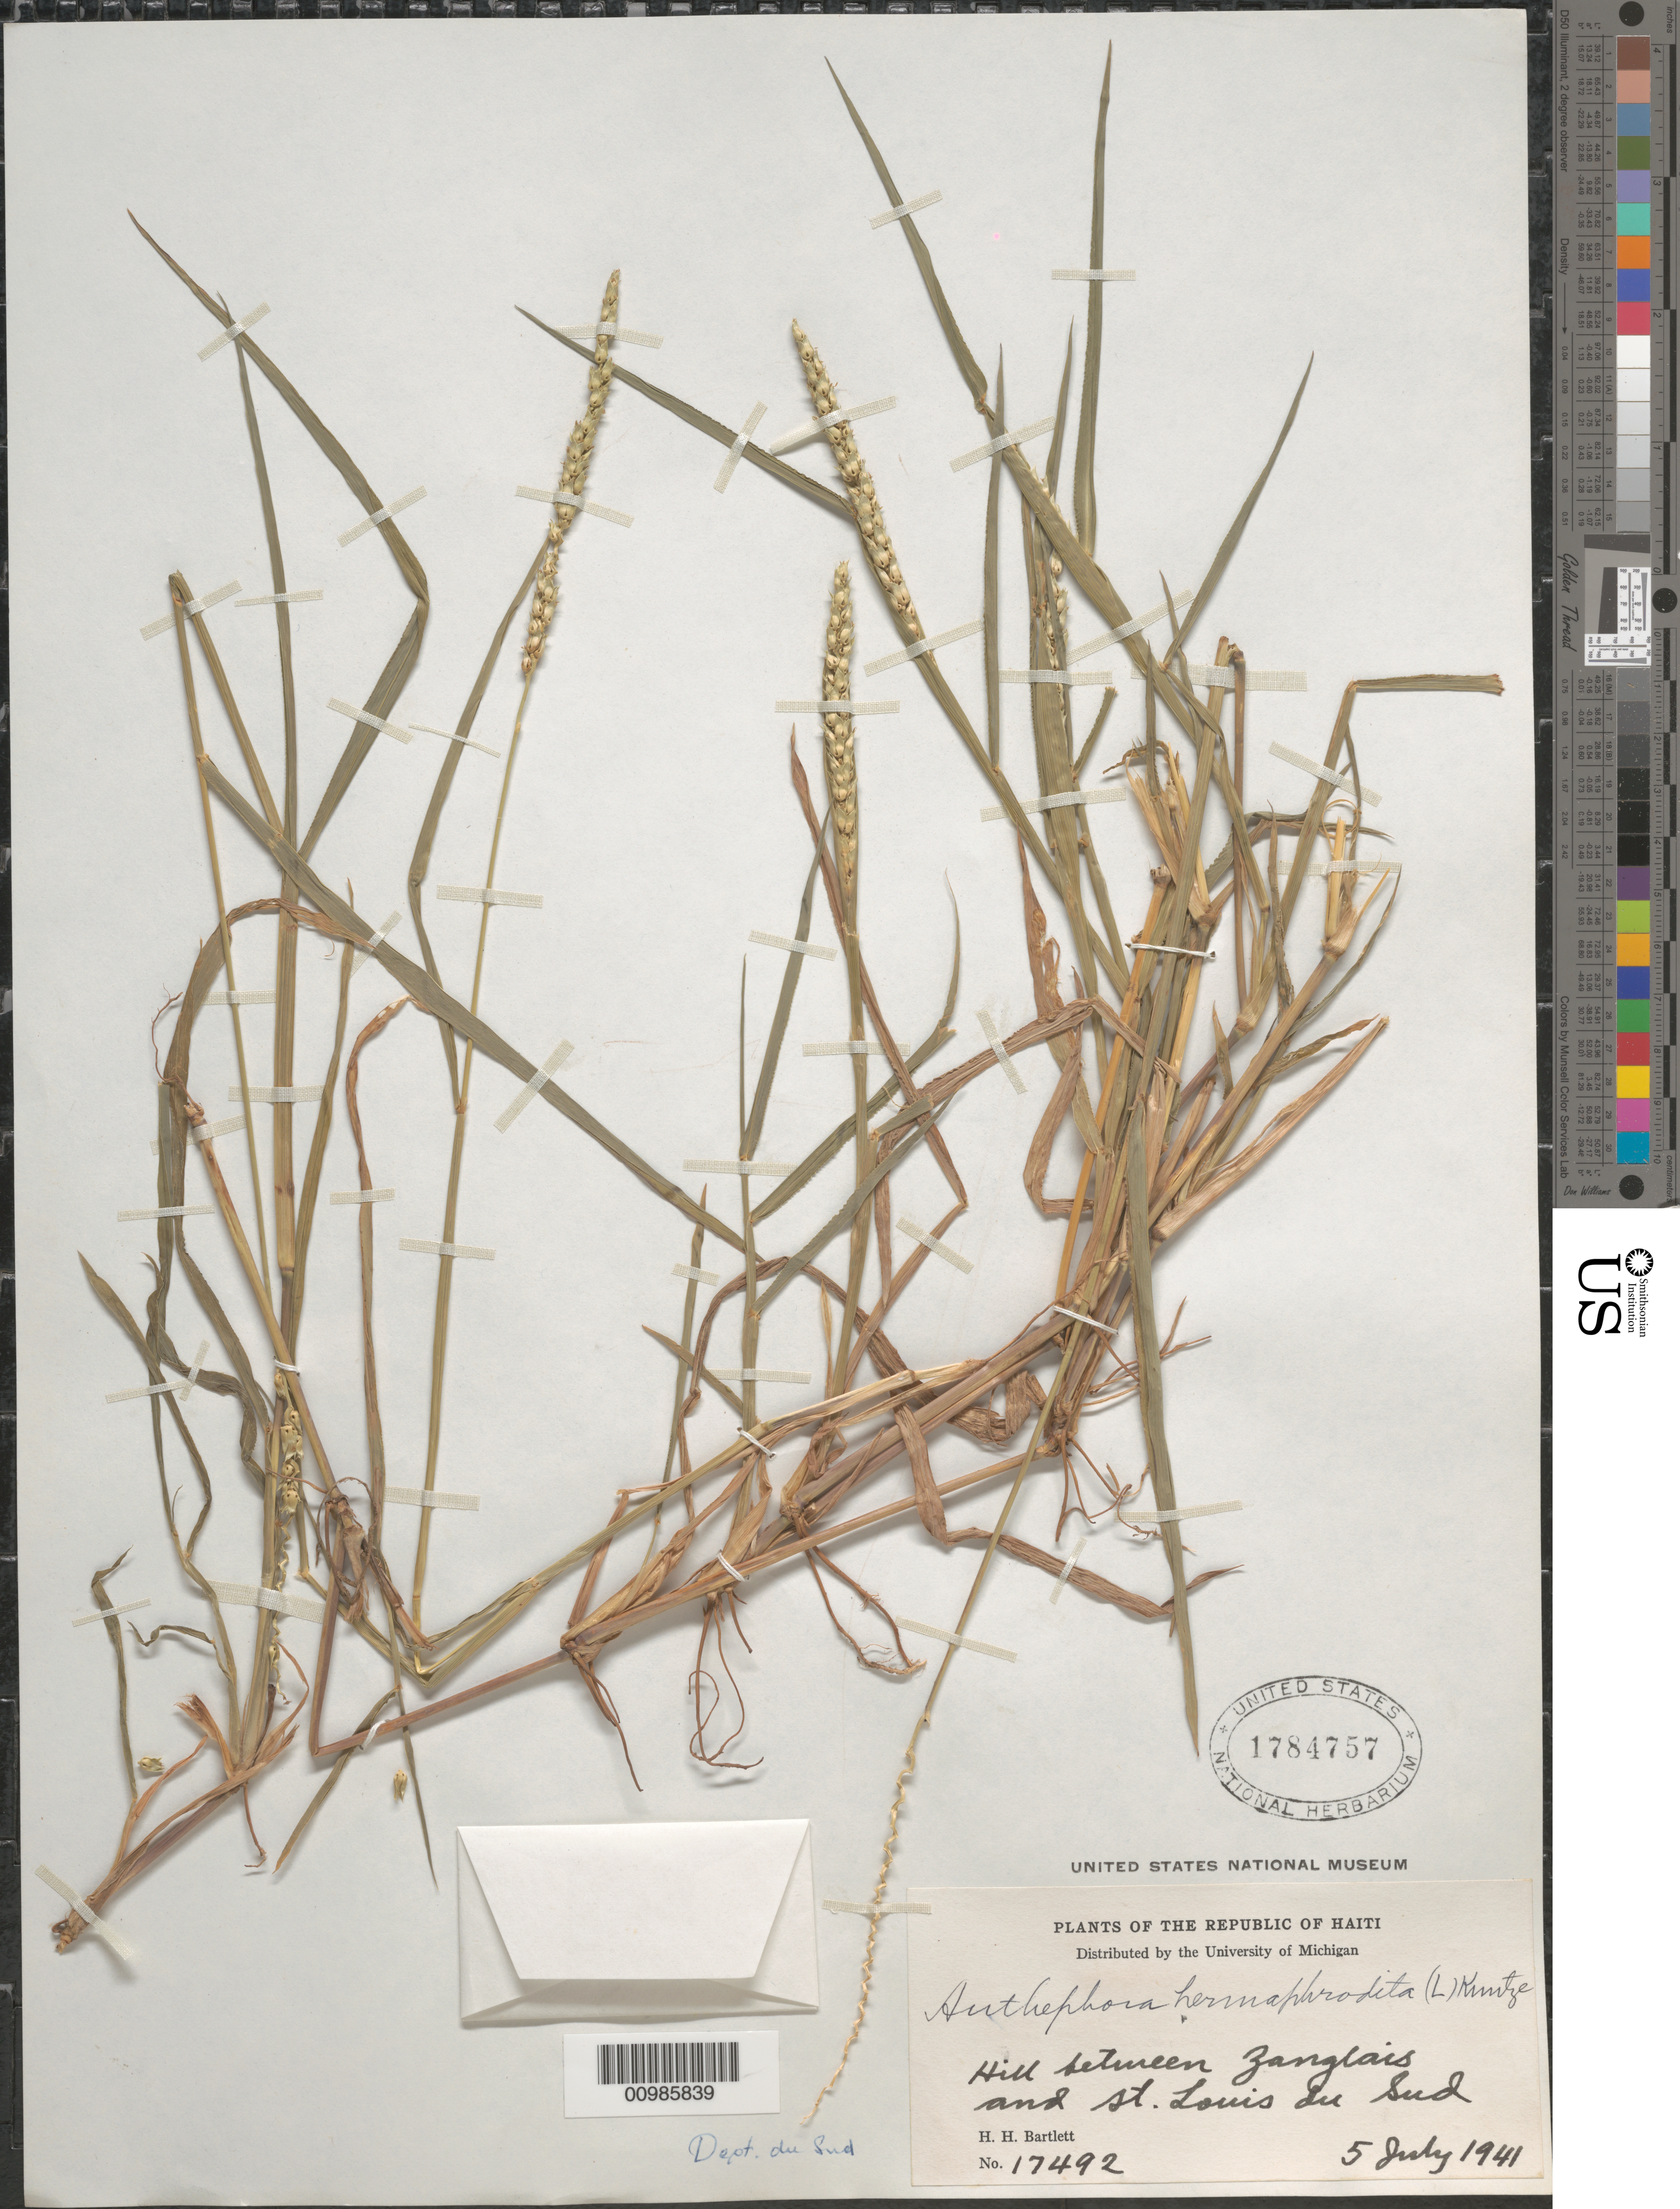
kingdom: Plantae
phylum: Tracheophyta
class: Liliopsida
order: Poales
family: Poaceae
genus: Anthephora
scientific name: Anthephora hermaphrodita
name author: (L.) Kuntze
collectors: H. H. Bartlett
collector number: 17492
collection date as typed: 05 Jul 1941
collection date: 1941-07-05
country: Haiti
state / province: Sud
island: Hispaniola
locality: between Zanglais and St Louis du Sud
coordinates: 0 N, 0 E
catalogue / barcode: US 1784757